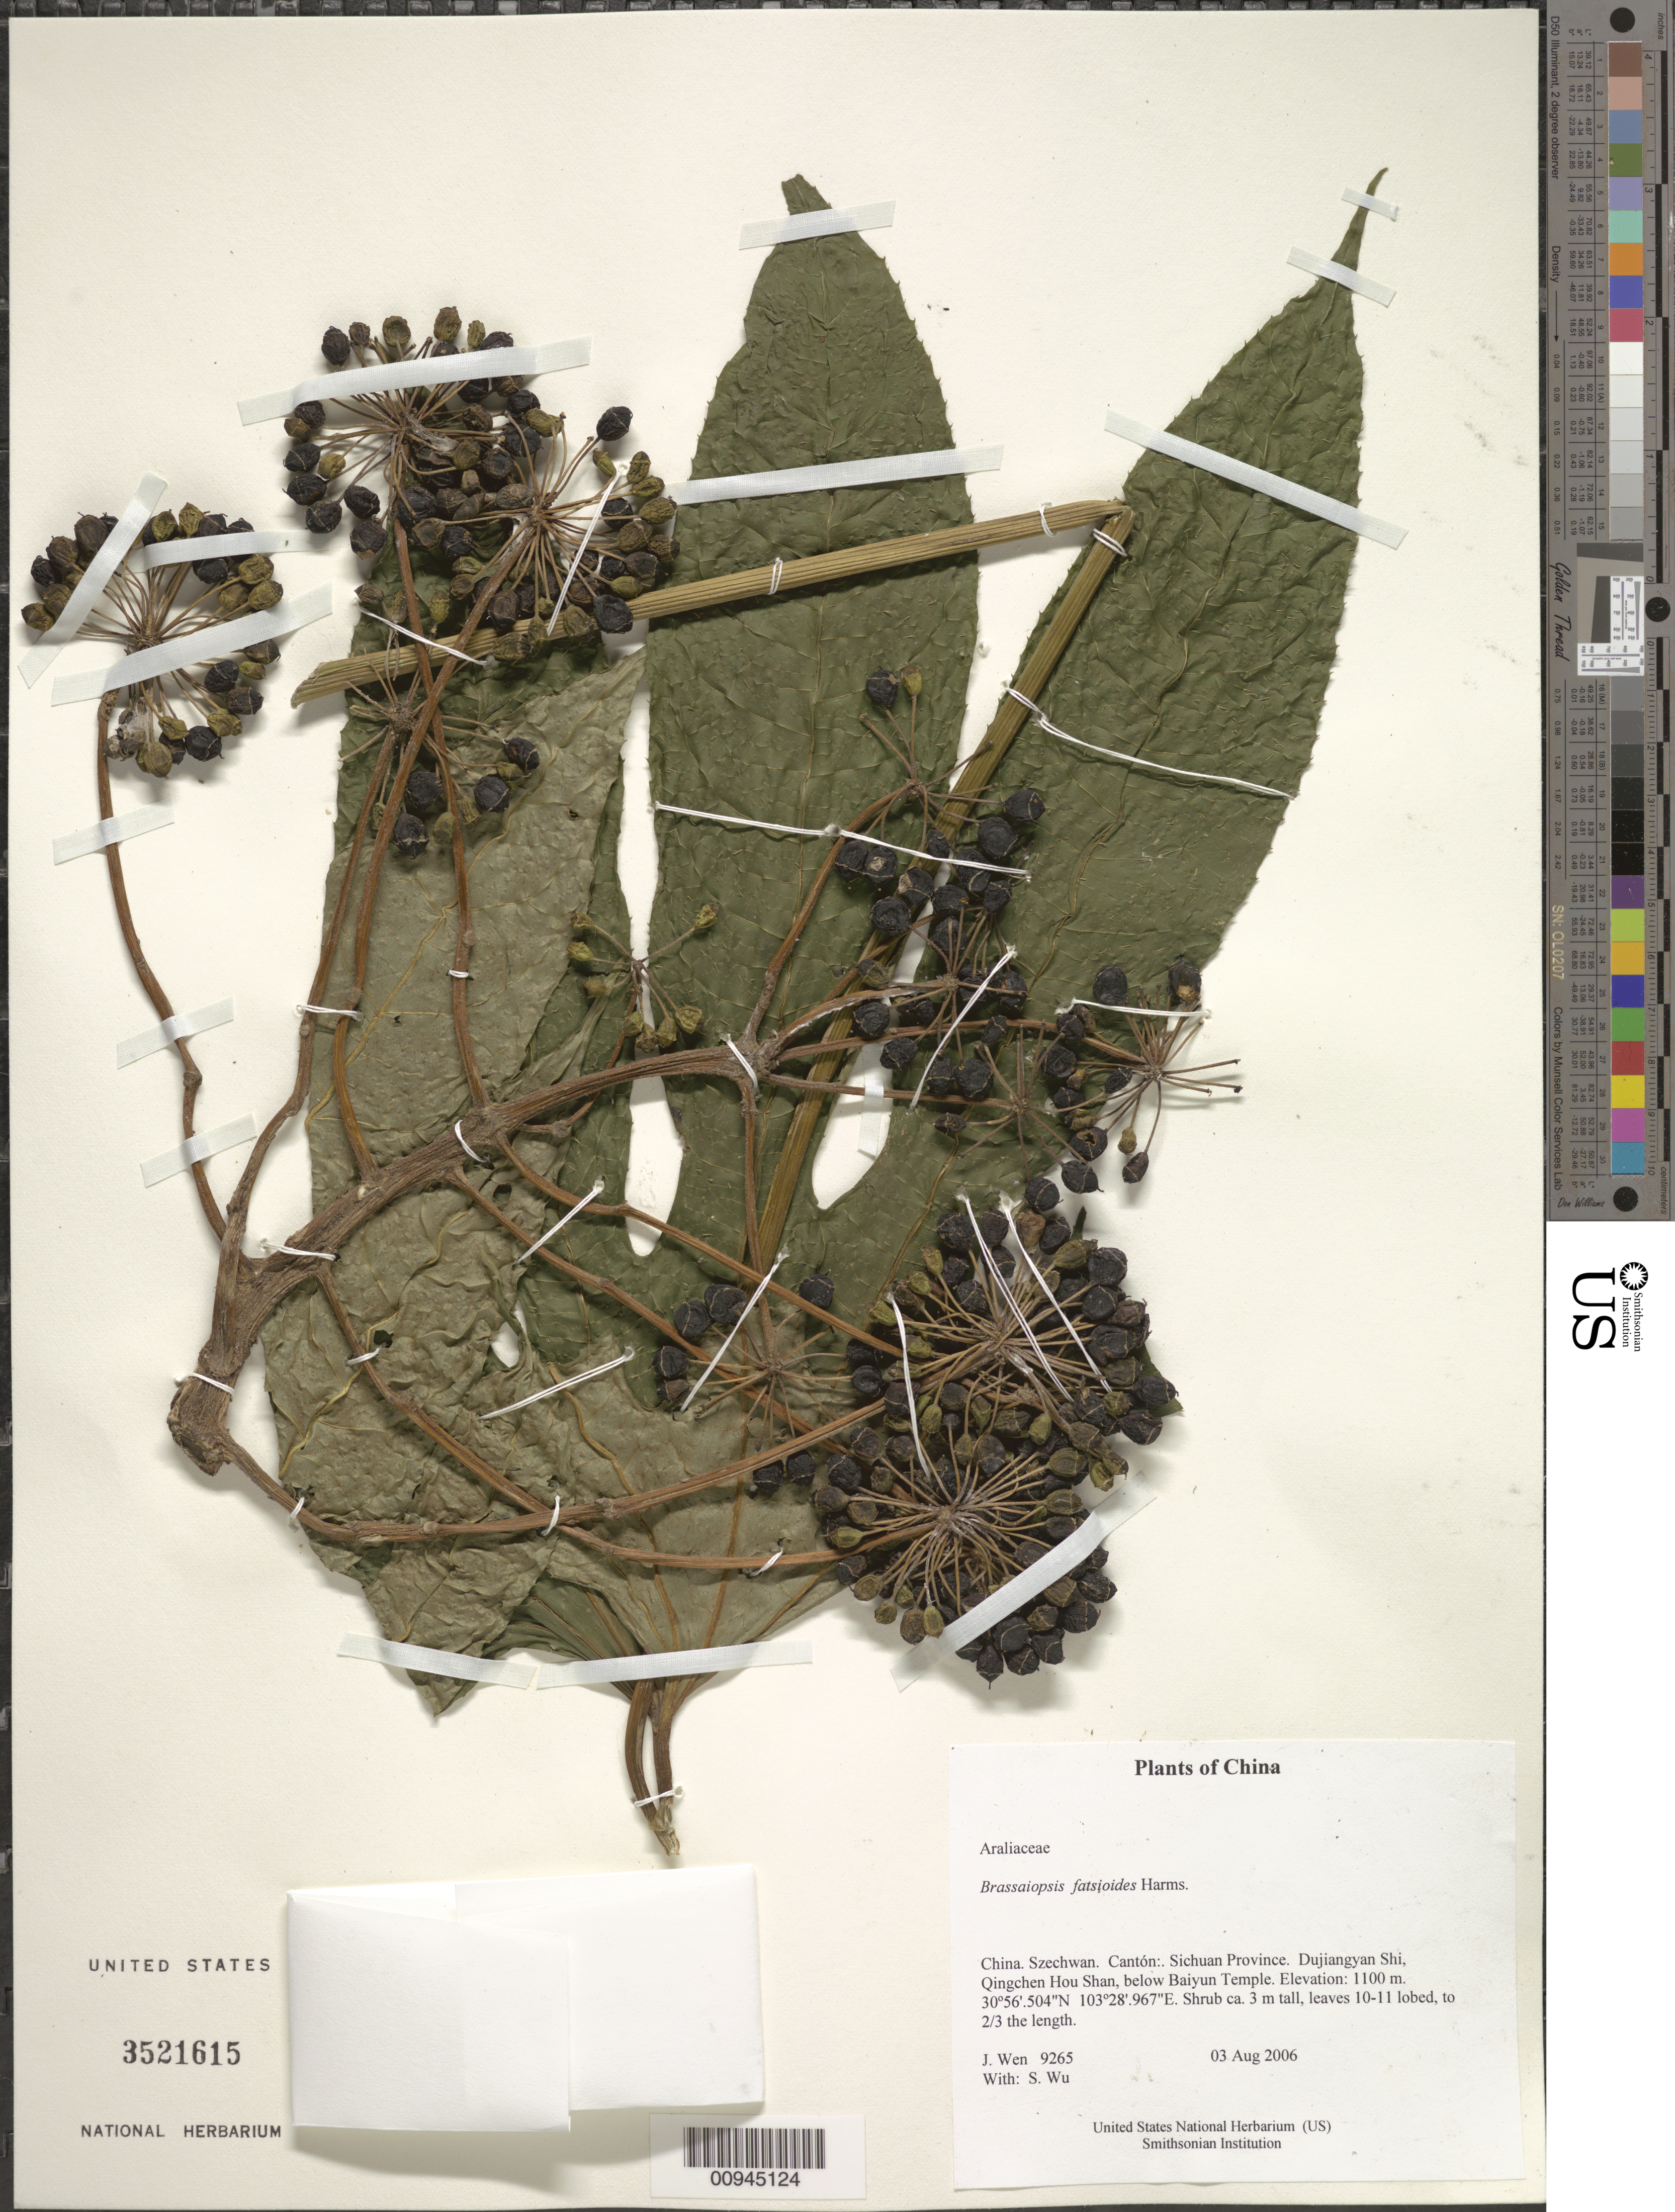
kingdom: Plantae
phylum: Tracheophyta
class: Magnoliopsida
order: Apiales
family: Araliaceae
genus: Brassaiopsis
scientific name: Brassaiopsis fatsioides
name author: Harms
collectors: J. Wen & S. Wu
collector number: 9265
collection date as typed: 03 Aug 2006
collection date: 2006-08-03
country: China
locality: Sichuan Province. Dujiangyan Shi, Qingchen Hou Shan, below Baiyun Temple.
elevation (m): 1100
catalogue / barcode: US 3521615